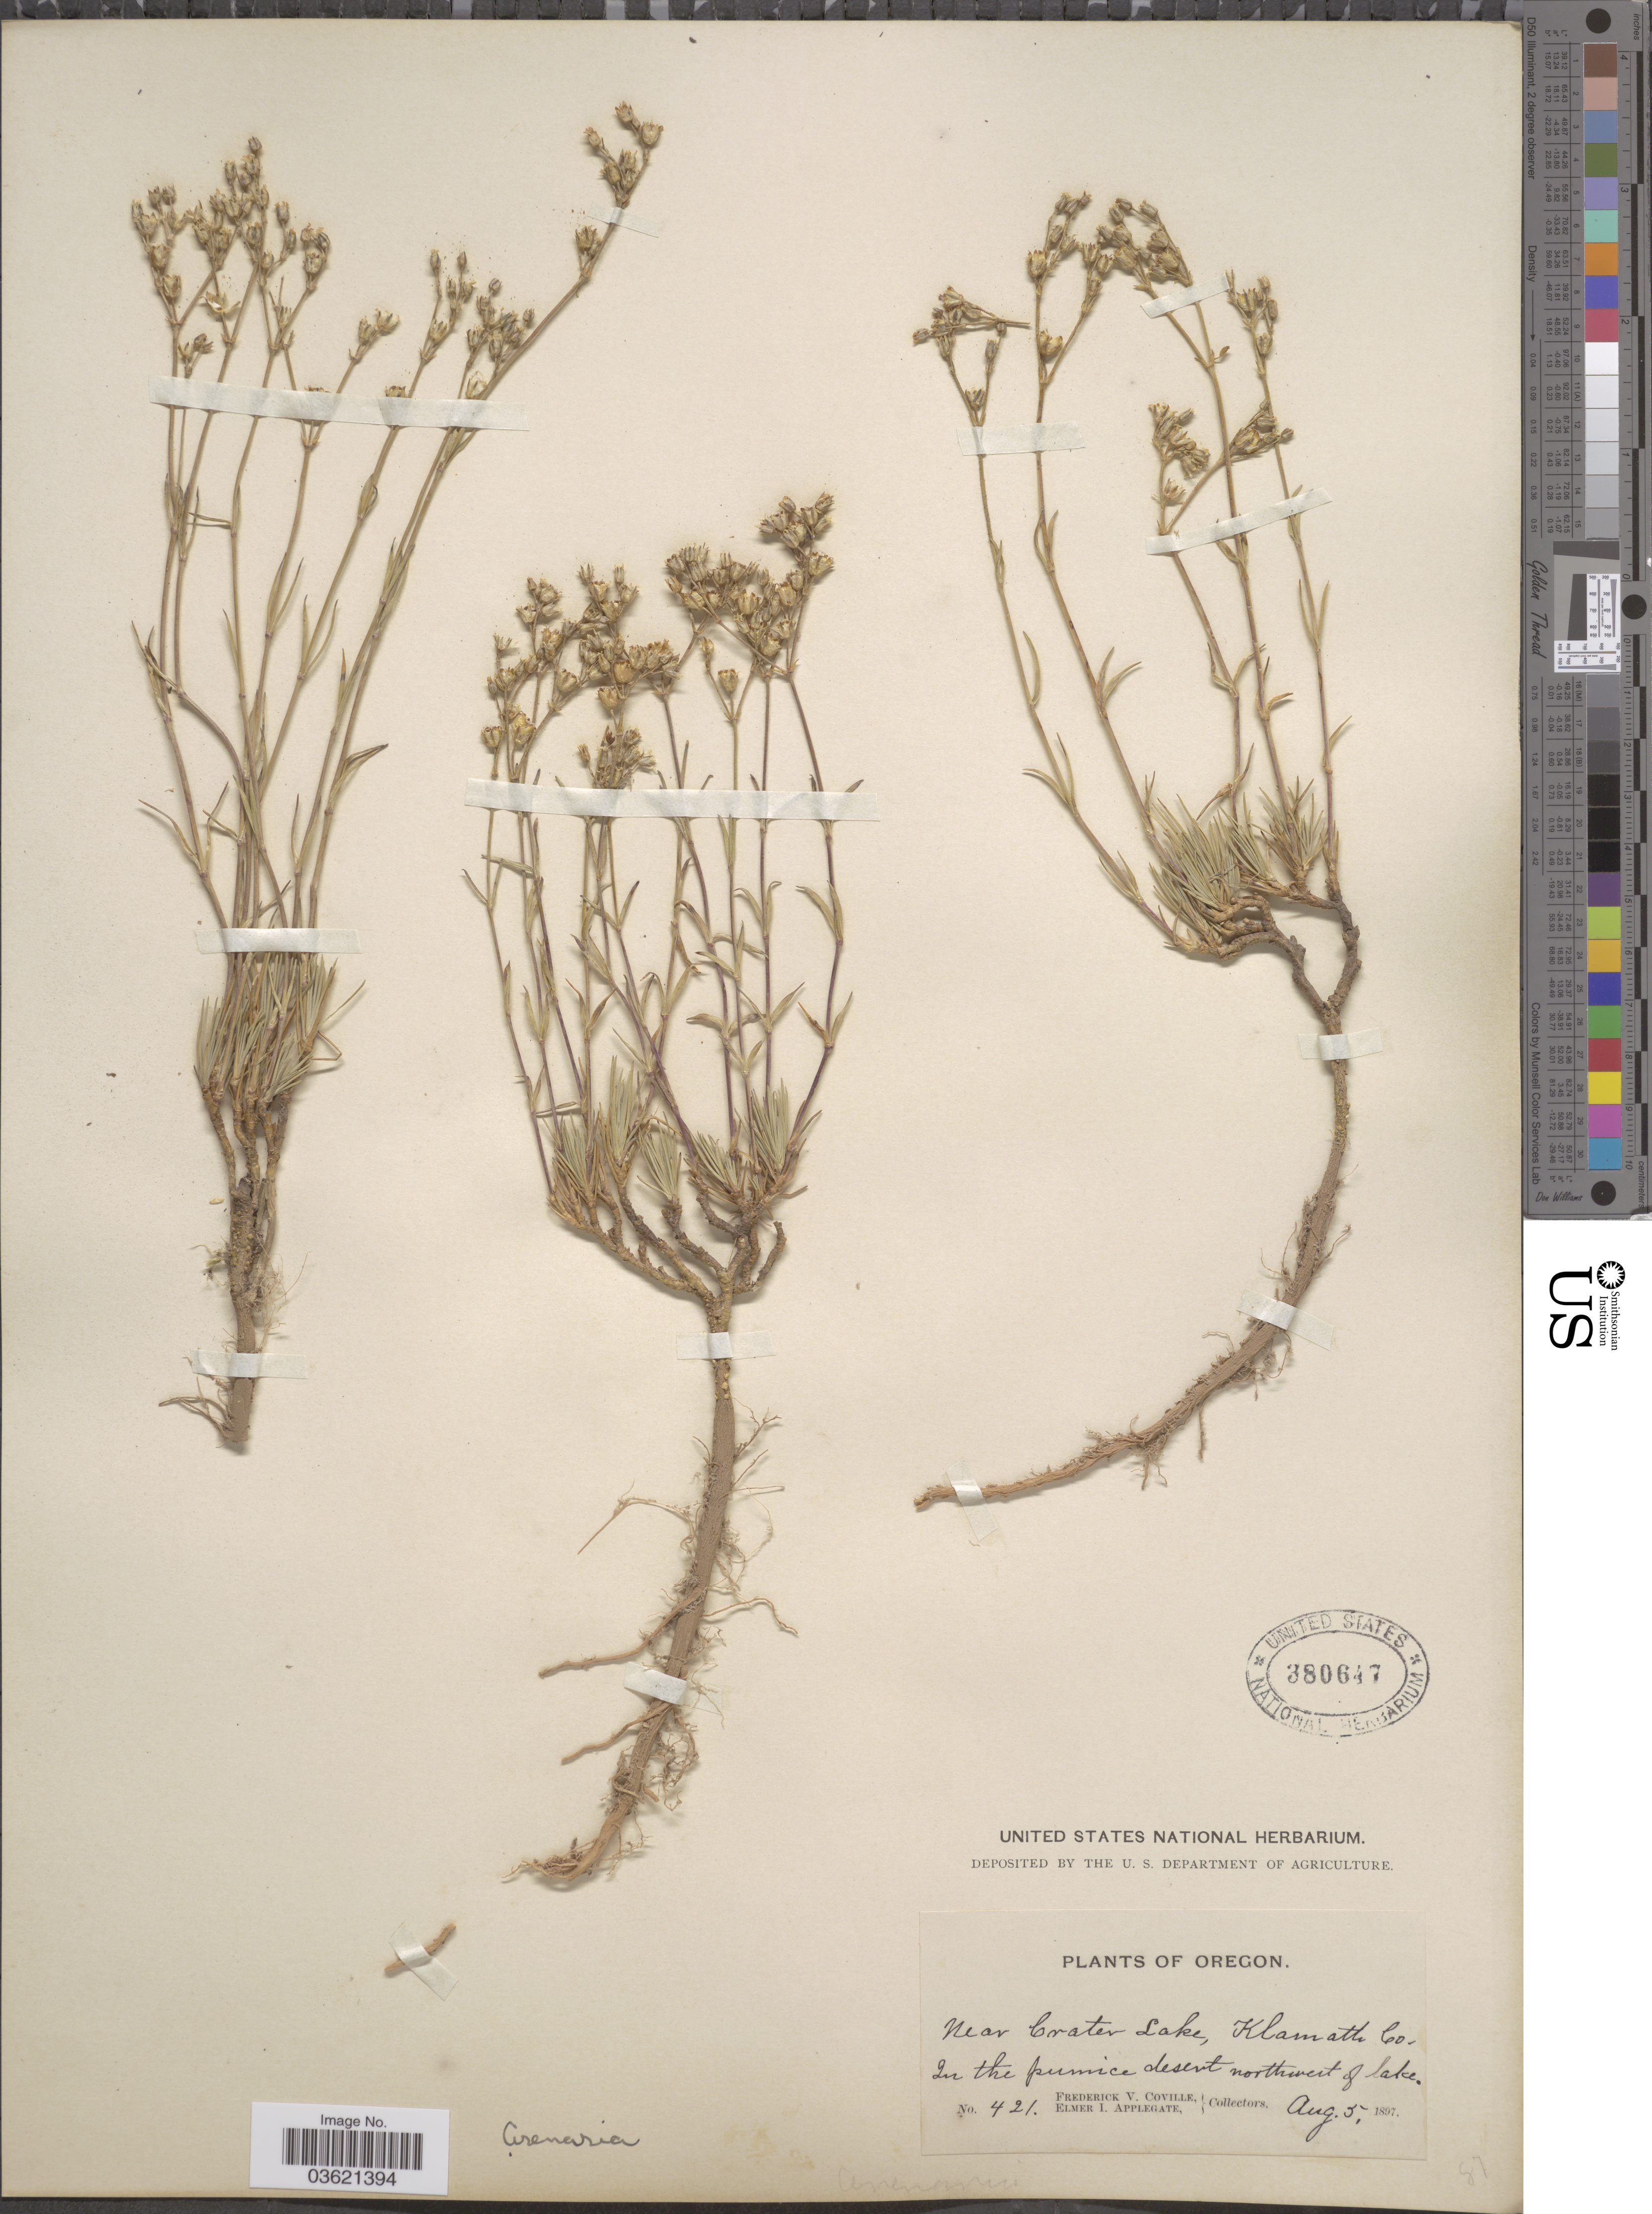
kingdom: Plantae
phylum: Tracheophyta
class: Magnoliopsida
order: Caryophyllales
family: Caryophyllaceae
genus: Arenaria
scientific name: Arenaria sp.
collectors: F. V. Coville & E. I. Applegate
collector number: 421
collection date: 1897-08-05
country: United States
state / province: Oregon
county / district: Klamath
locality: Near Crater Lake, Klamath Co. In the pumice desert northwest of lake.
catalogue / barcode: US 380647